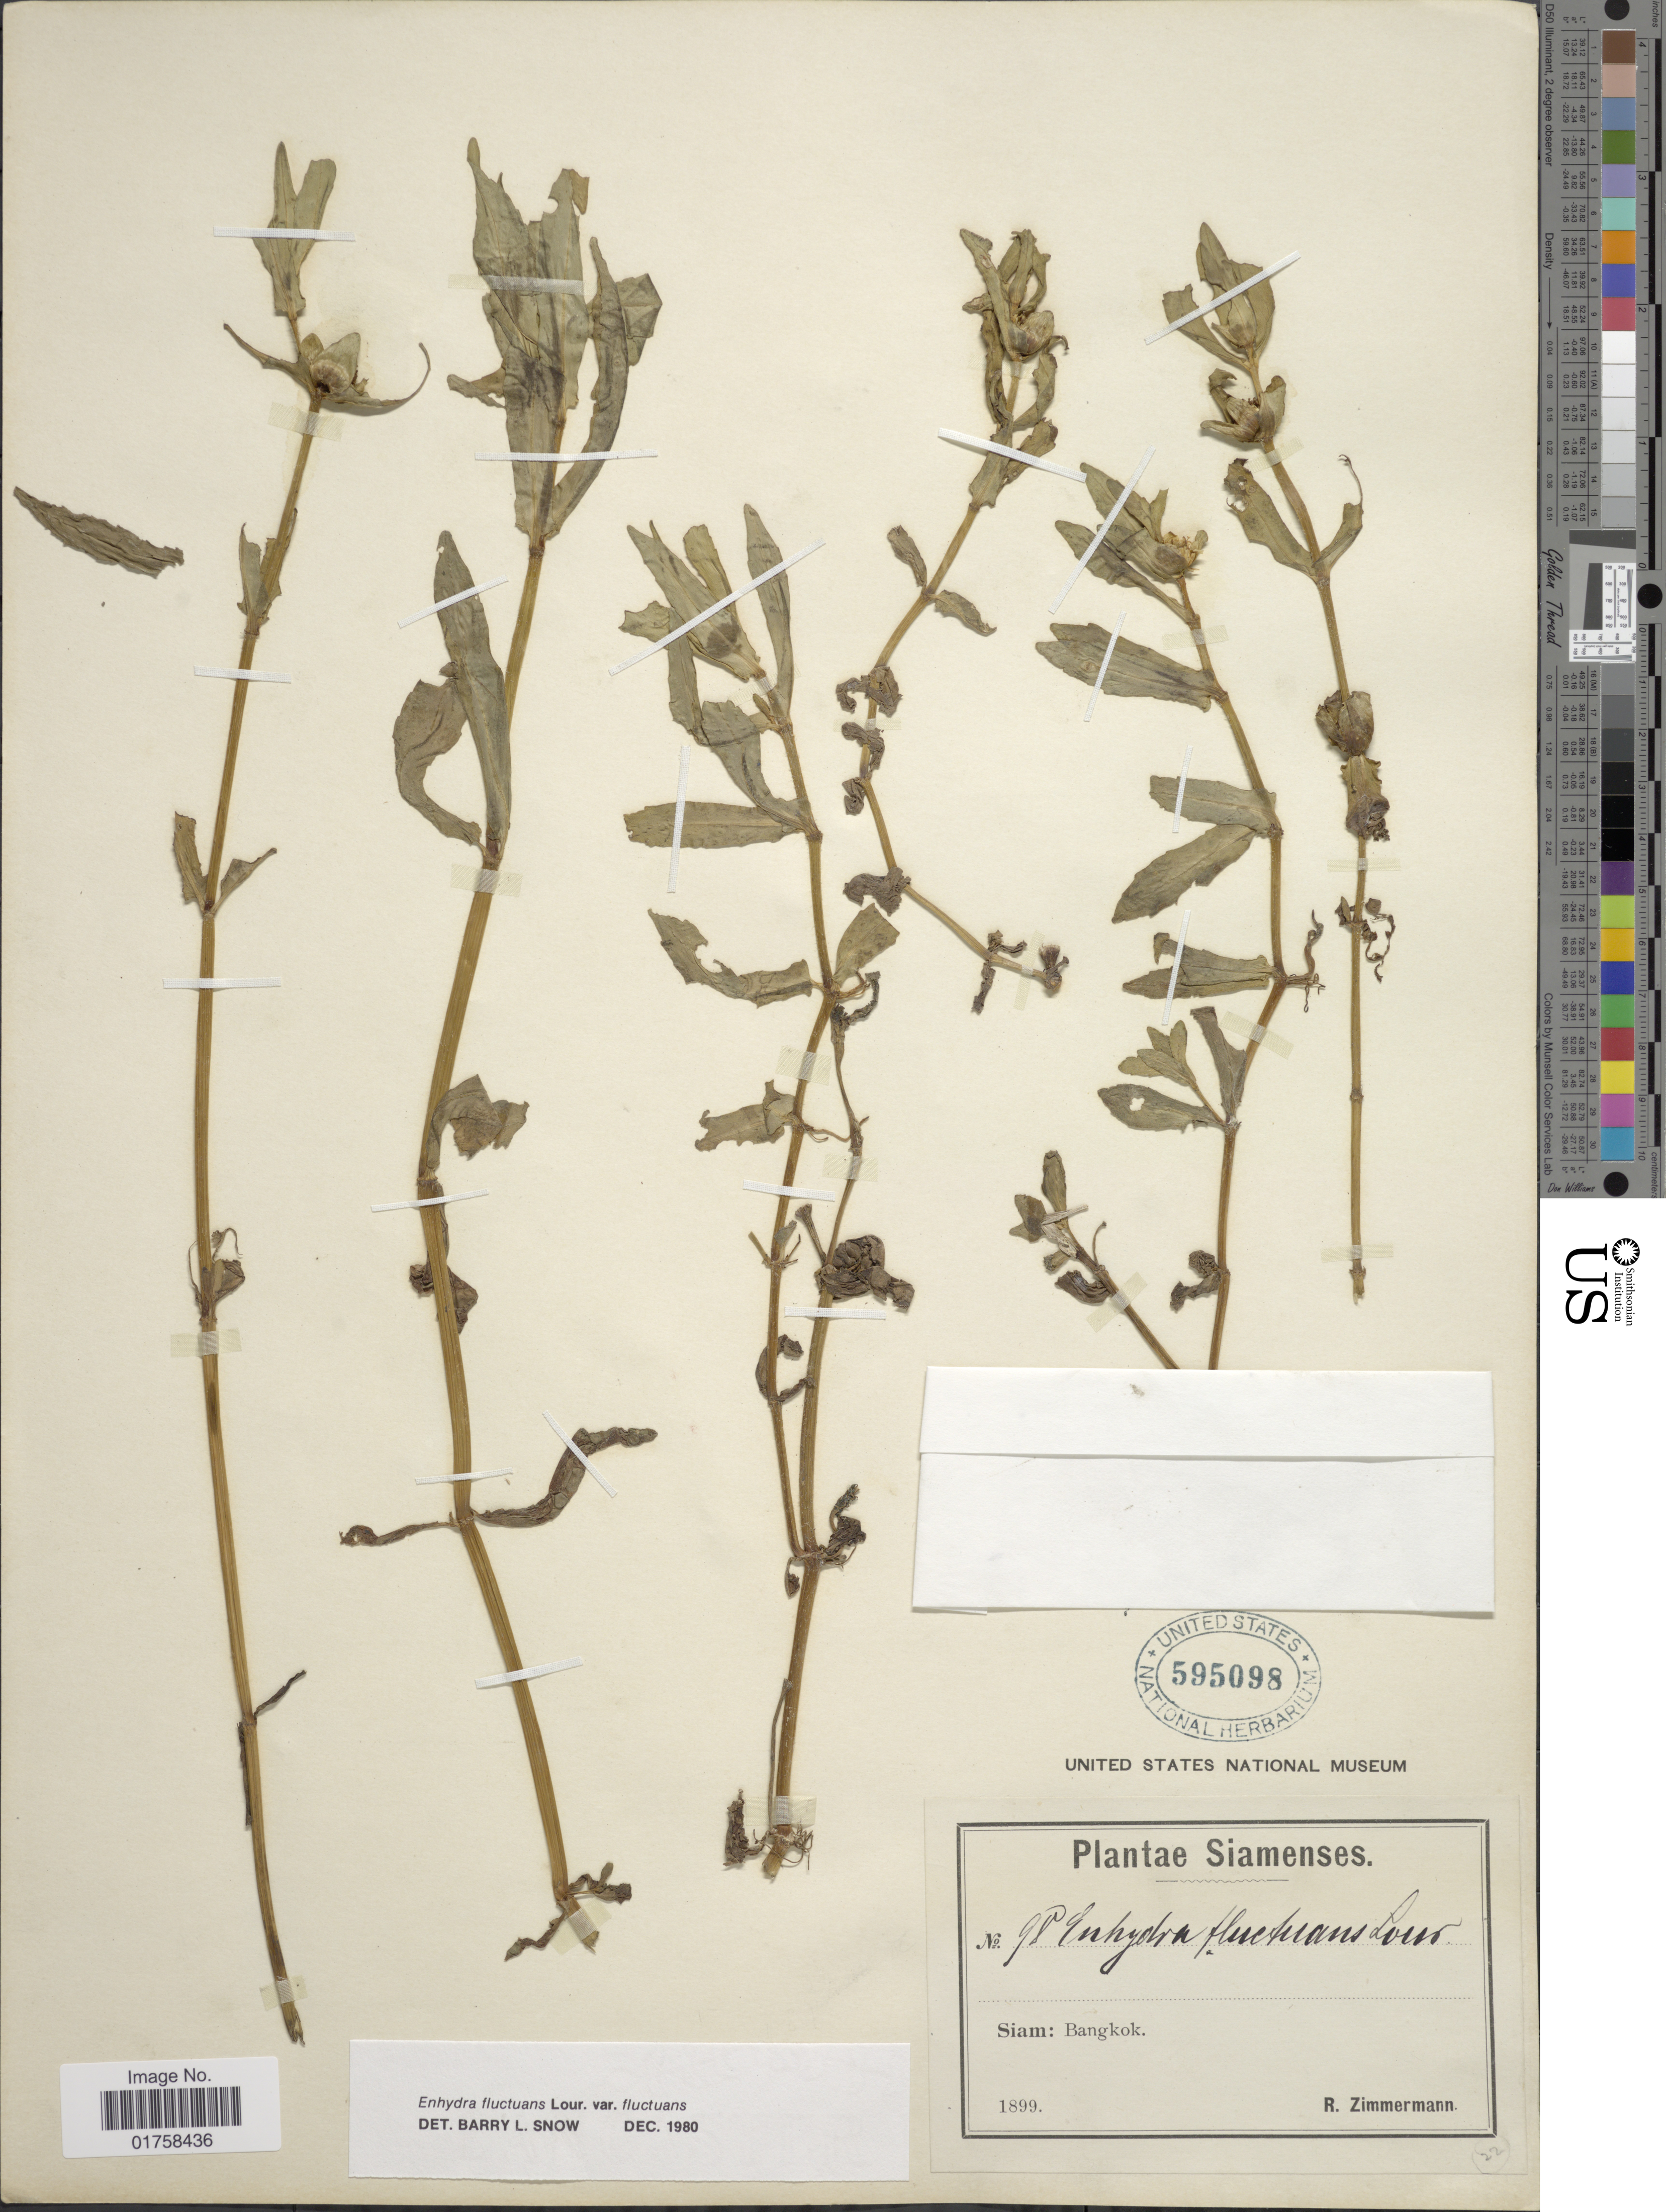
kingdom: Plantae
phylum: Tracheophyta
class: Magnoliopsida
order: Asterales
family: Asteraceae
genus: Enhydra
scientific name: Enhydra fluctuans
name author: Lour.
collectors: R. Zimmermann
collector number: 98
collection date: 1899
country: Thailand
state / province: Bangkok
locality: Siam: Bangkok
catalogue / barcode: US 595098